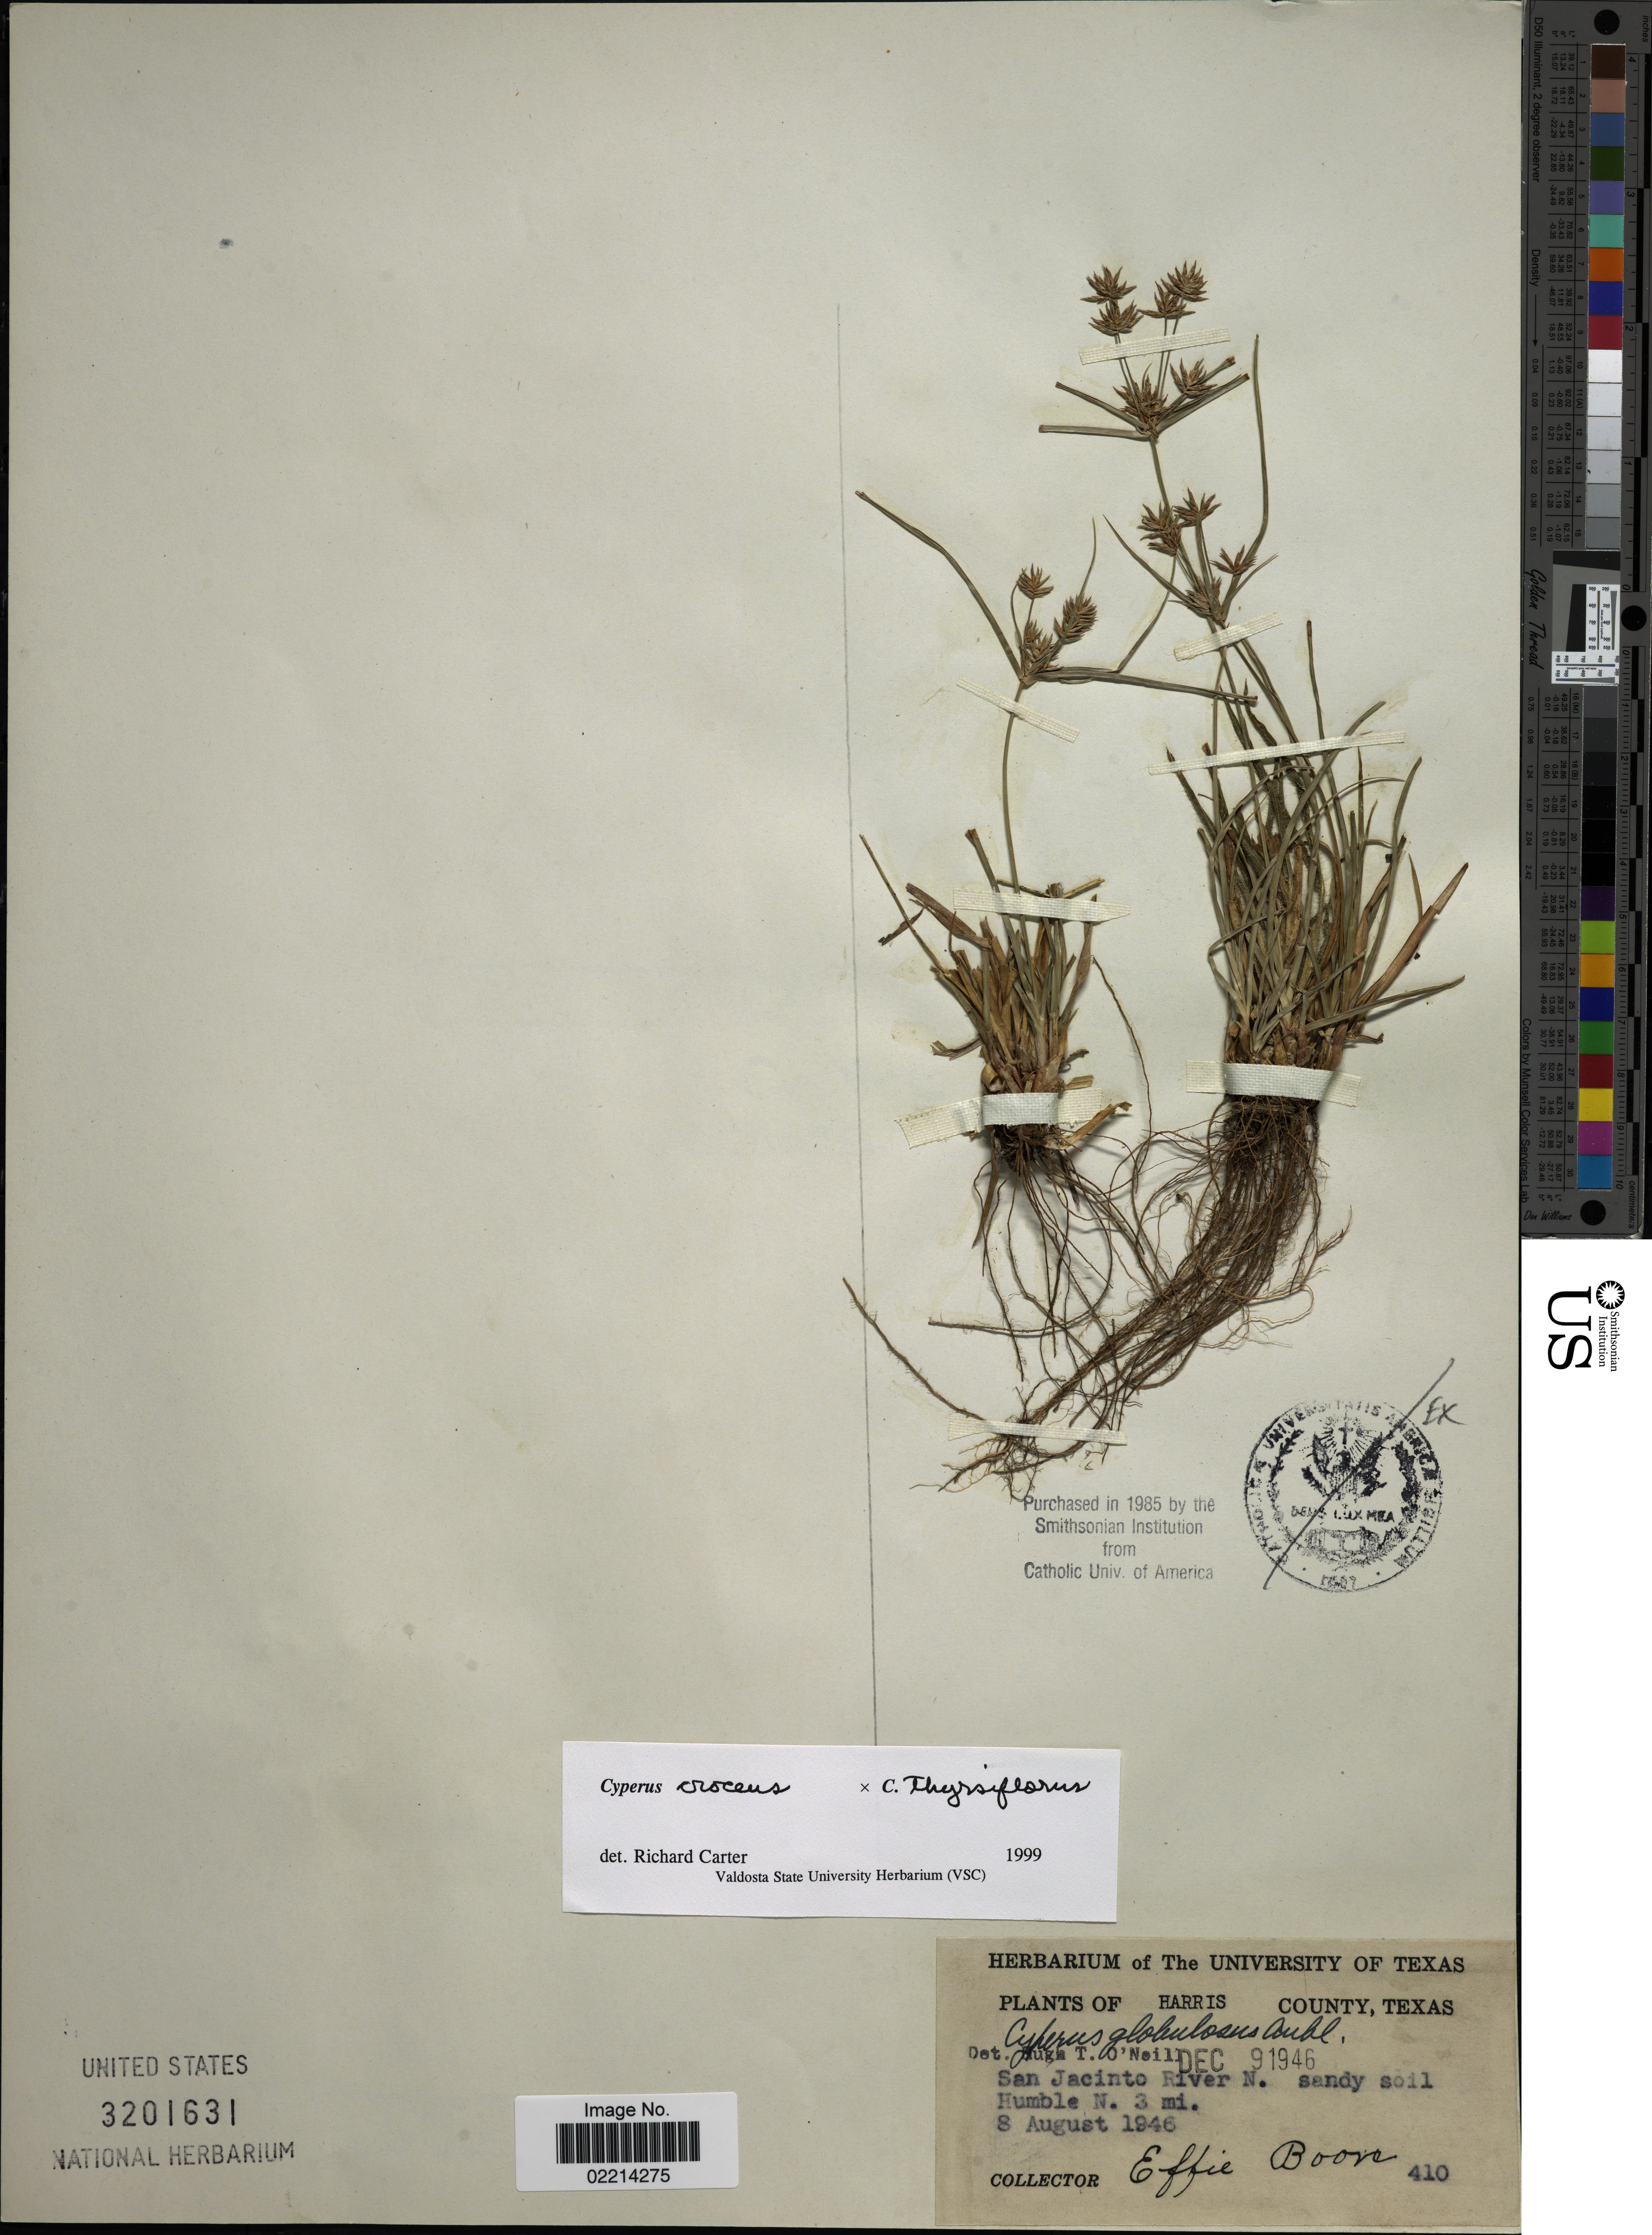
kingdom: Plantae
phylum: Tracheophyta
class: Liliopsida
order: Poales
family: Cyperaceae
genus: Cyperus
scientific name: Cyperus croceus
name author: Vahl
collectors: E. Boon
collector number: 410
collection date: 1946-08-08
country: United States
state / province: Texas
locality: Harris County, San Jacinto River N. sandy soil Humble N. 3. mi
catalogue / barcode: US 3201631